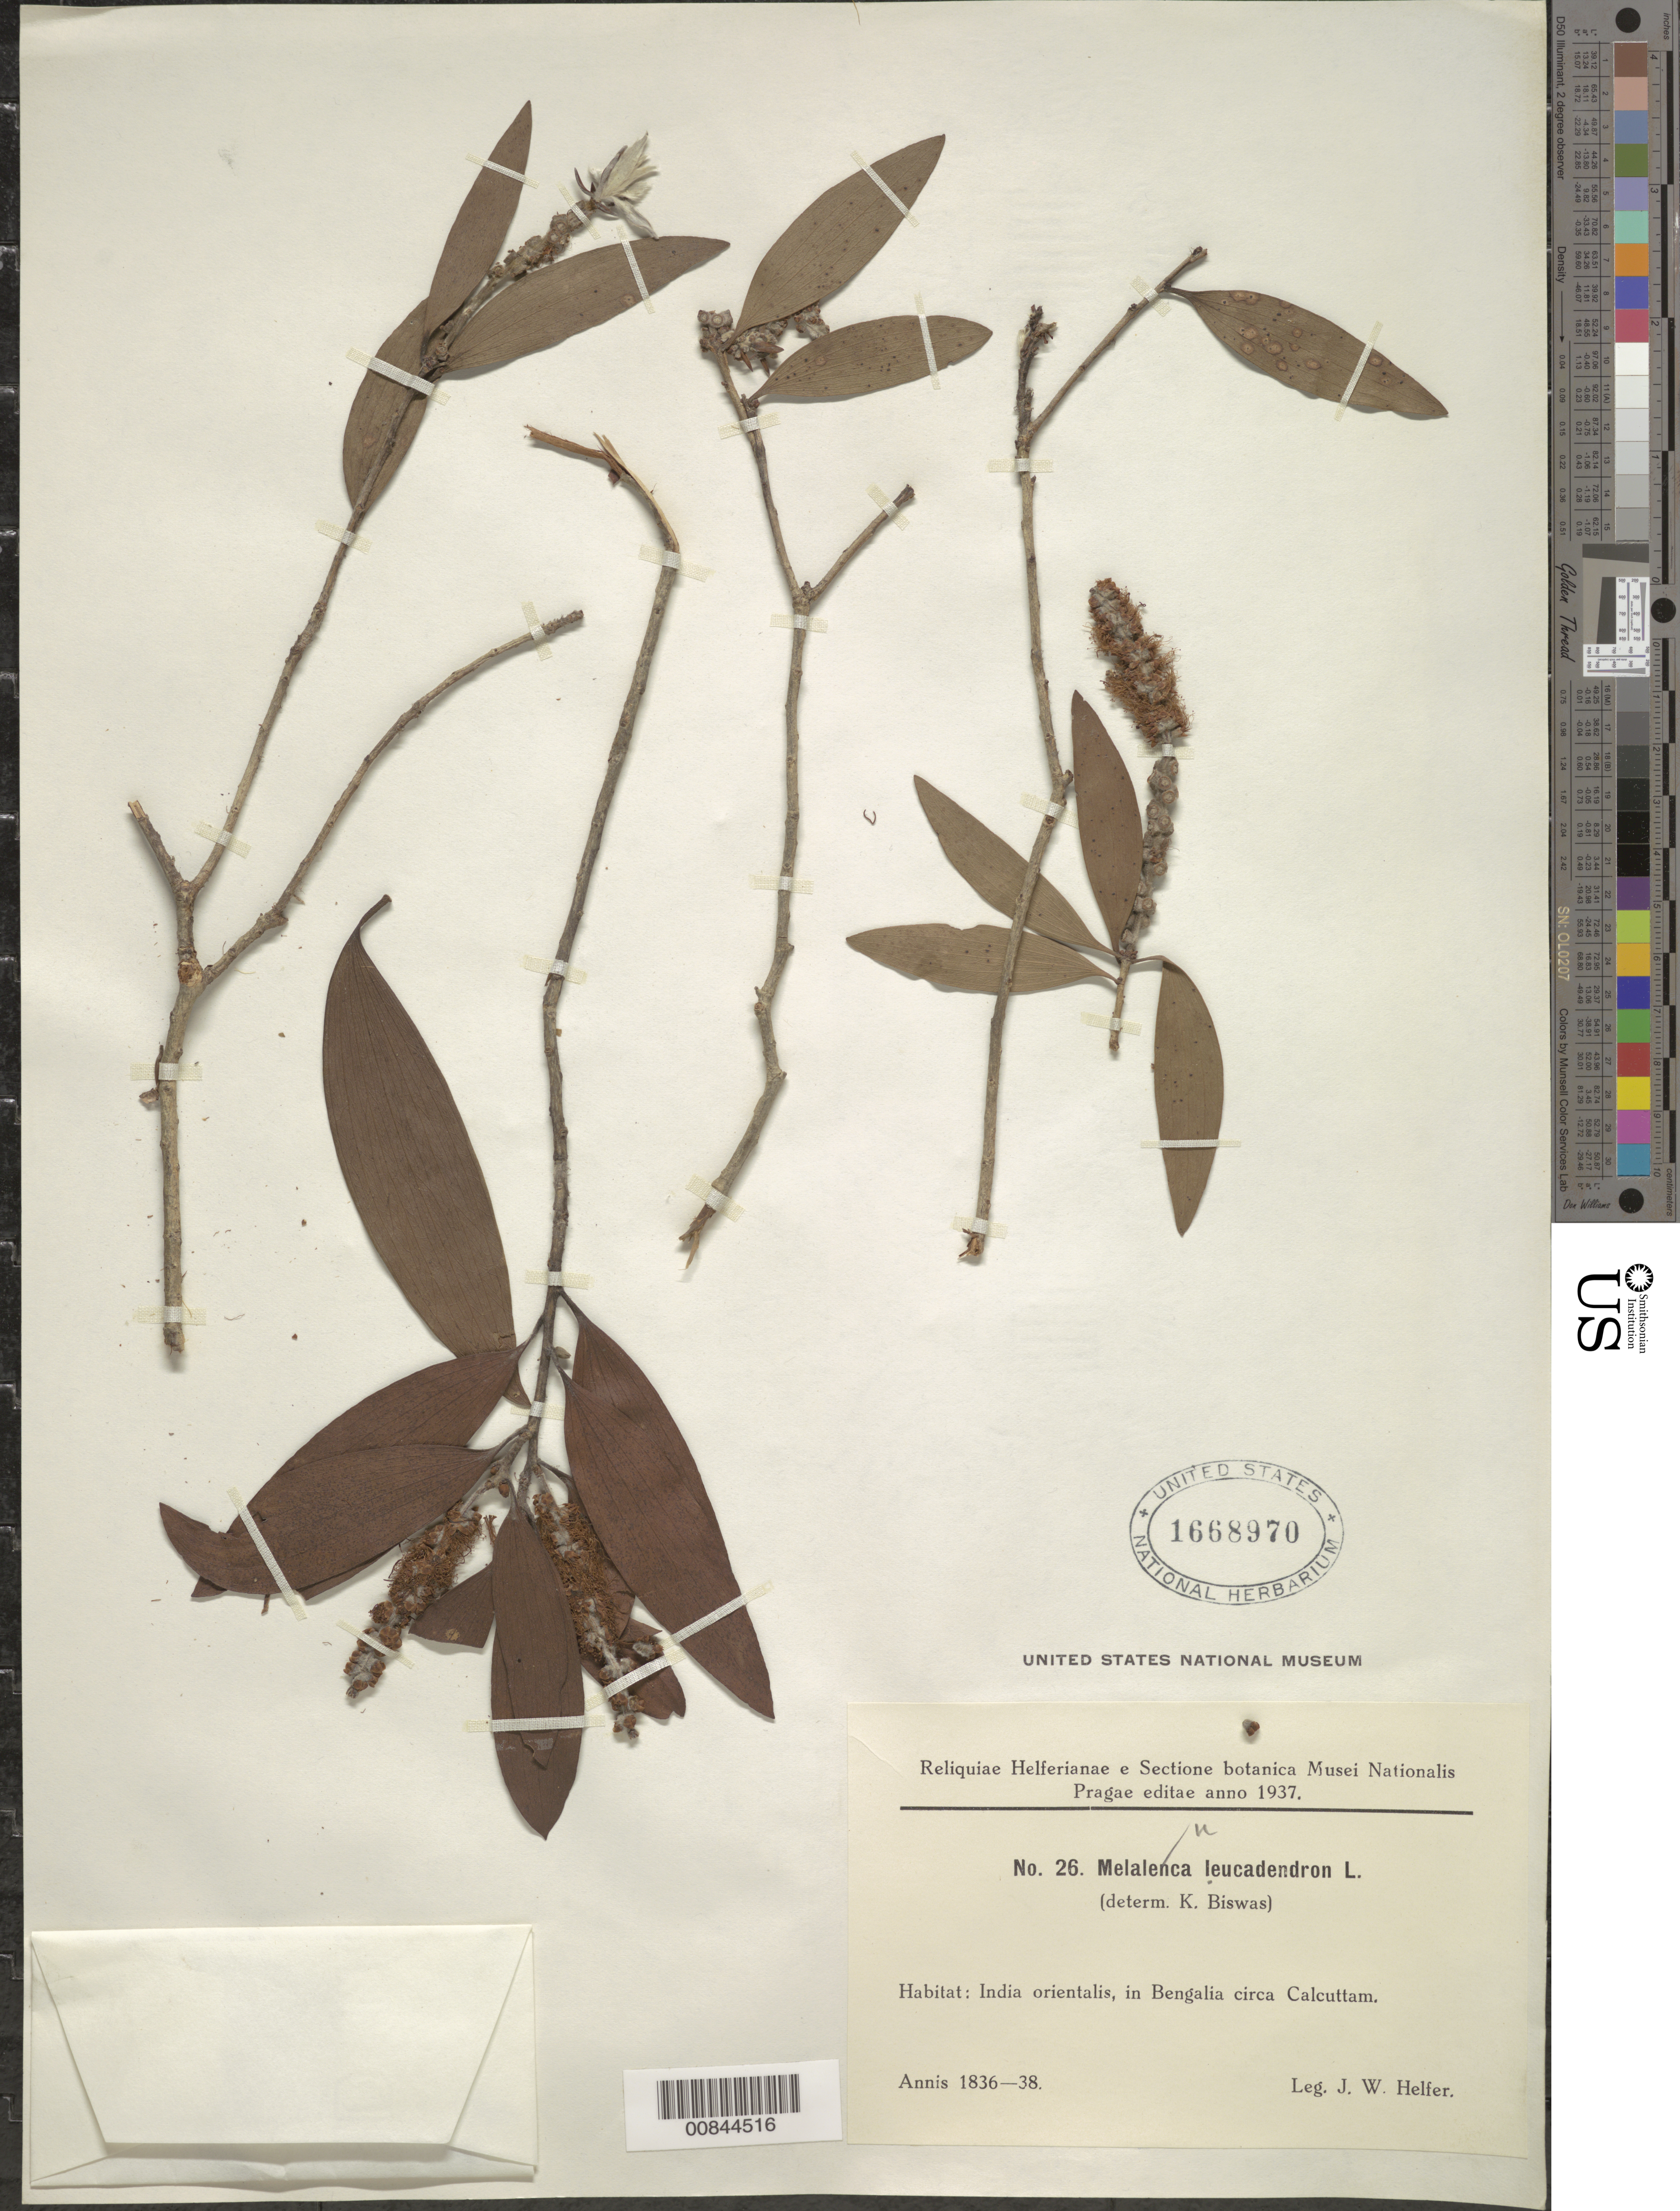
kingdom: Plantae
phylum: Tracheophyta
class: Magnoliopsida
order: Myrtales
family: Myrtaceae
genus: Melaleuca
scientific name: Melaleuca leucadendra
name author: (L.) L.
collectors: J. W. Helfer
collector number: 26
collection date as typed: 1836 to -- -- 1838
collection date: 1836/1838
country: India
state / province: West Bengal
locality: In bengalia circa calcuttam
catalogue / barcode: US 1668970